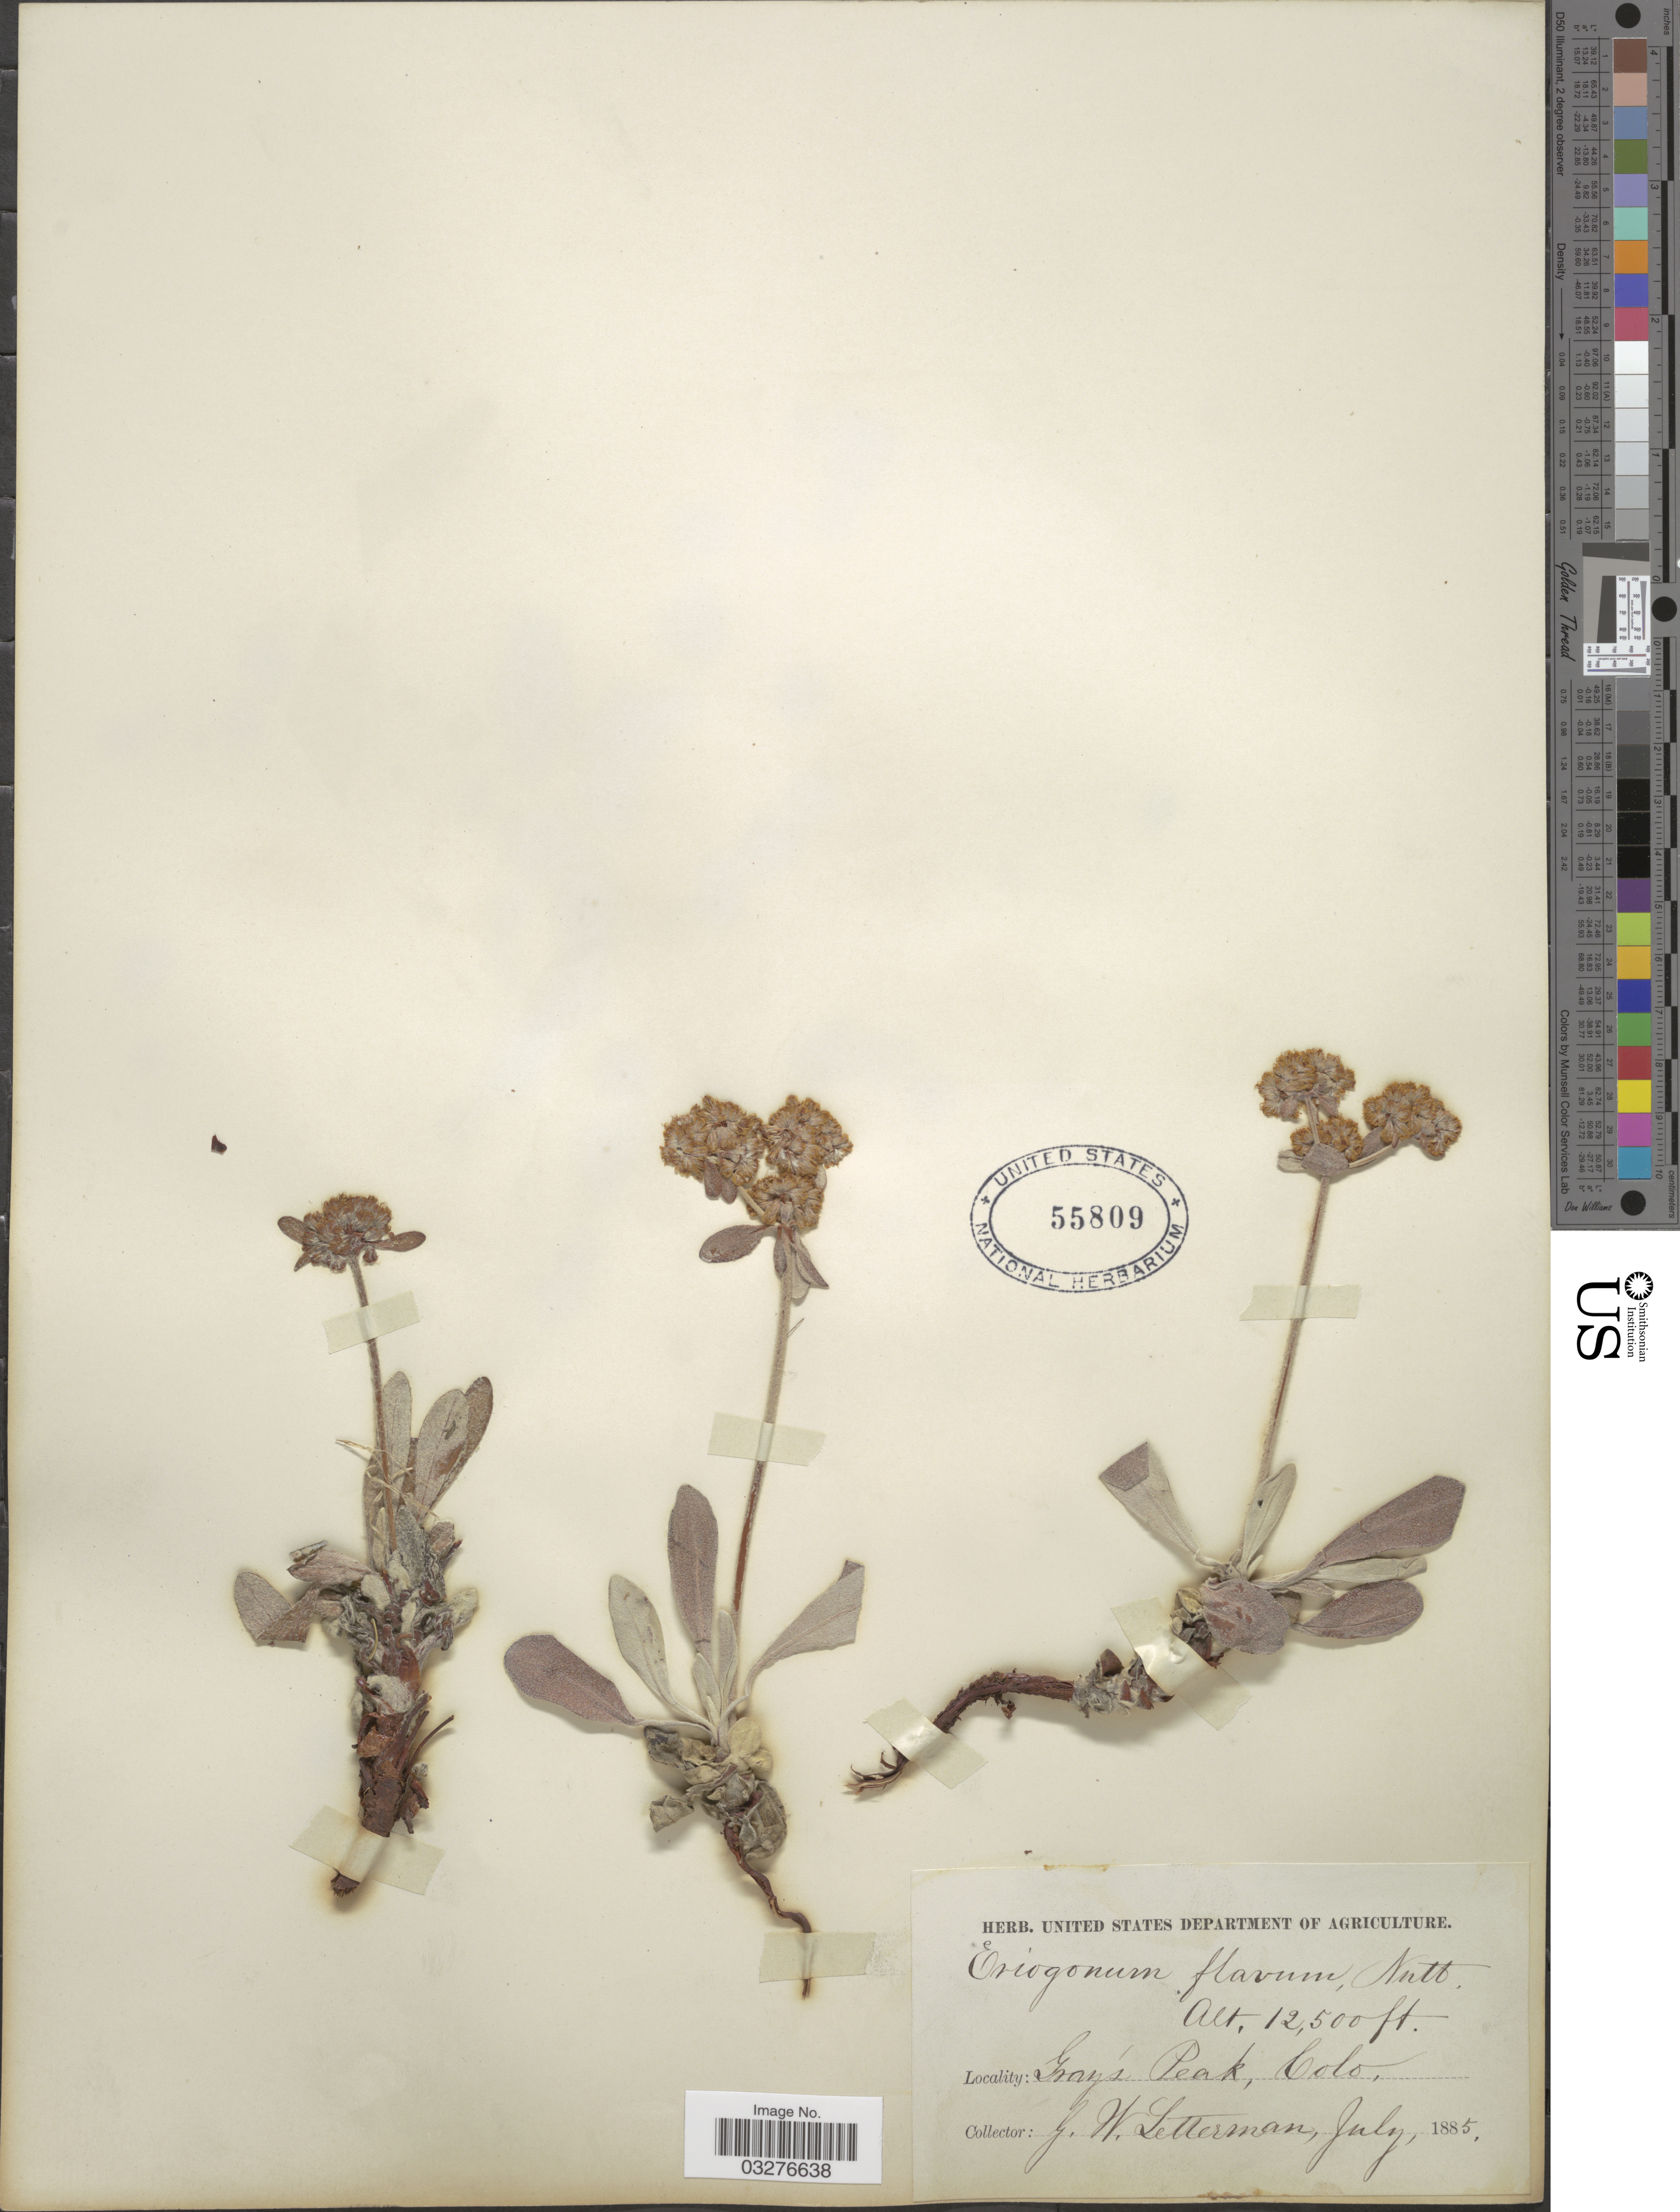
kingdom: Plantae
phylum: Tracheophyta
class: Magnoliopsida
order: Caryophyllales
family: Polygonaceae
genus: Eriogonum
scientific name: Eriogonum flavum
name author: Nutt. ex Benth.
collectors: G. W. Letterman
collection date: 1885-07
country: United States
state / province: Colorado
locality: Gray's Peak.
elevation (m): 3810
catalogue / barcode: US 55809